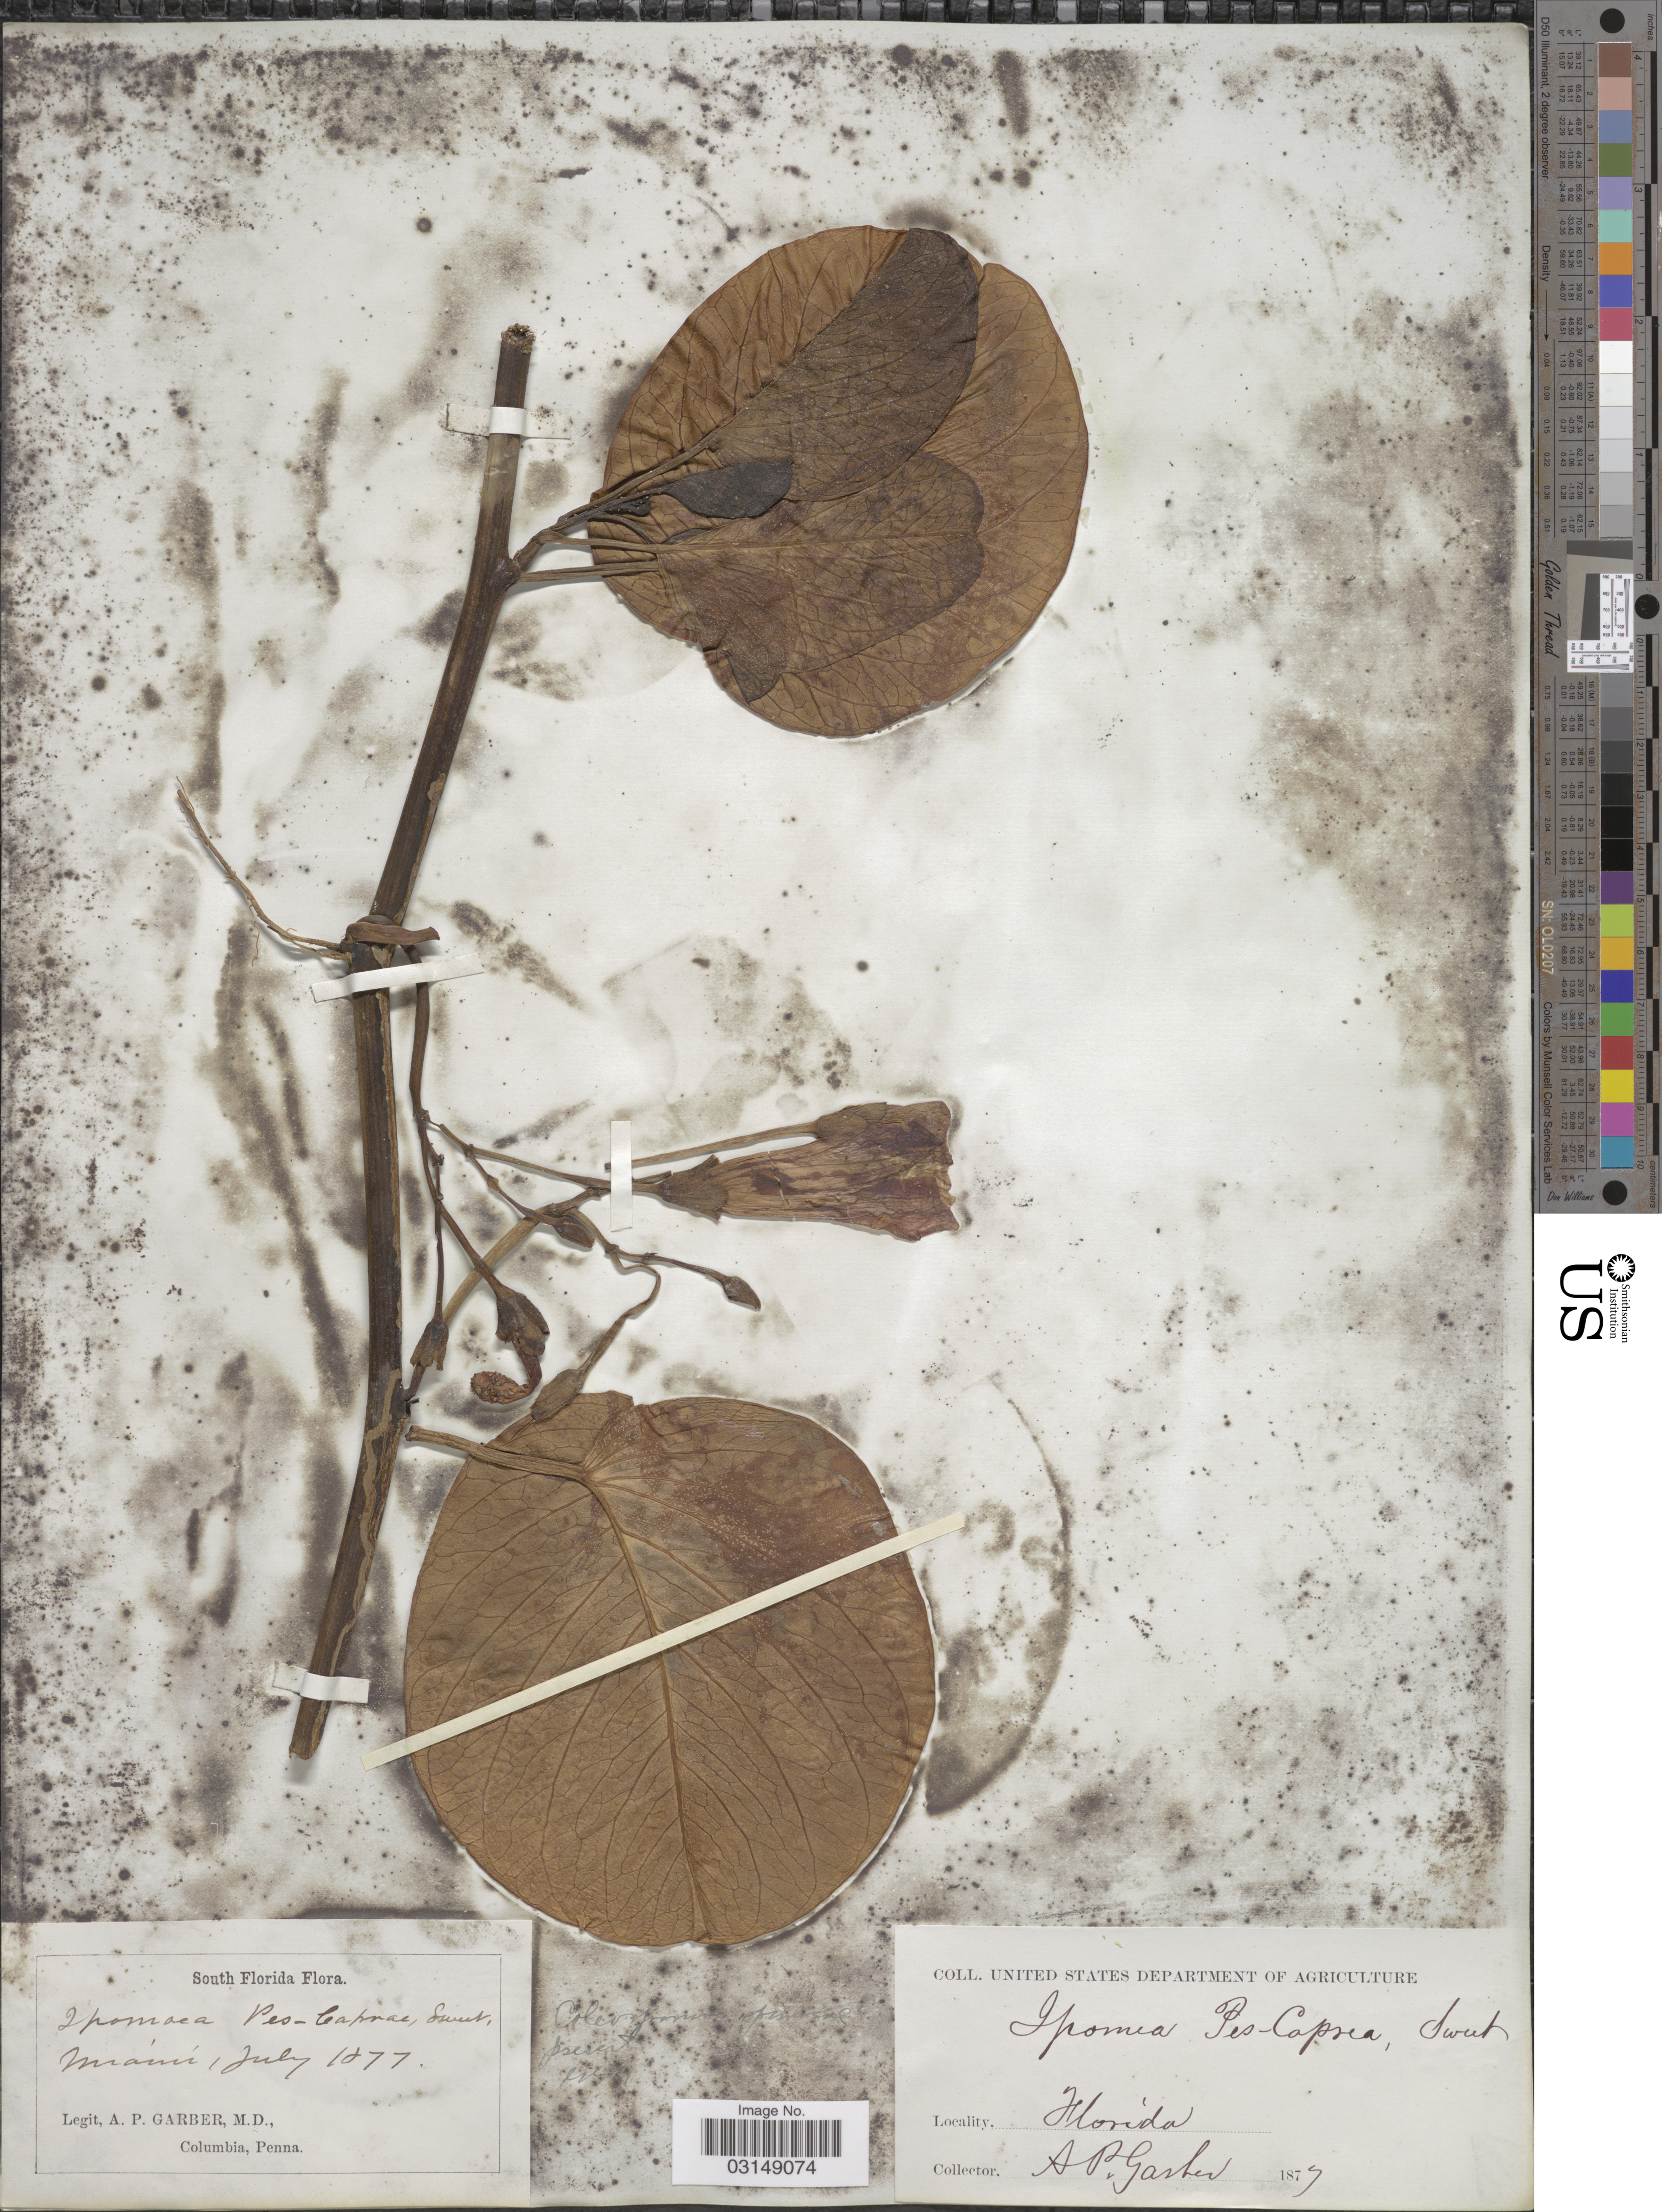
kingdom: Plantae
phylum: Tracheophyta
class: Magnoliopsida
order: Solanales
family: Convolvulaceae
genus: Ipomoea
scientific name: Ipomoea pes-caprae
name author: (L.) R. Br.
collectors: A. P. Garber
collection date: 1877-07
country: United States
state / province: Florida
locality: South Florida. Miami.